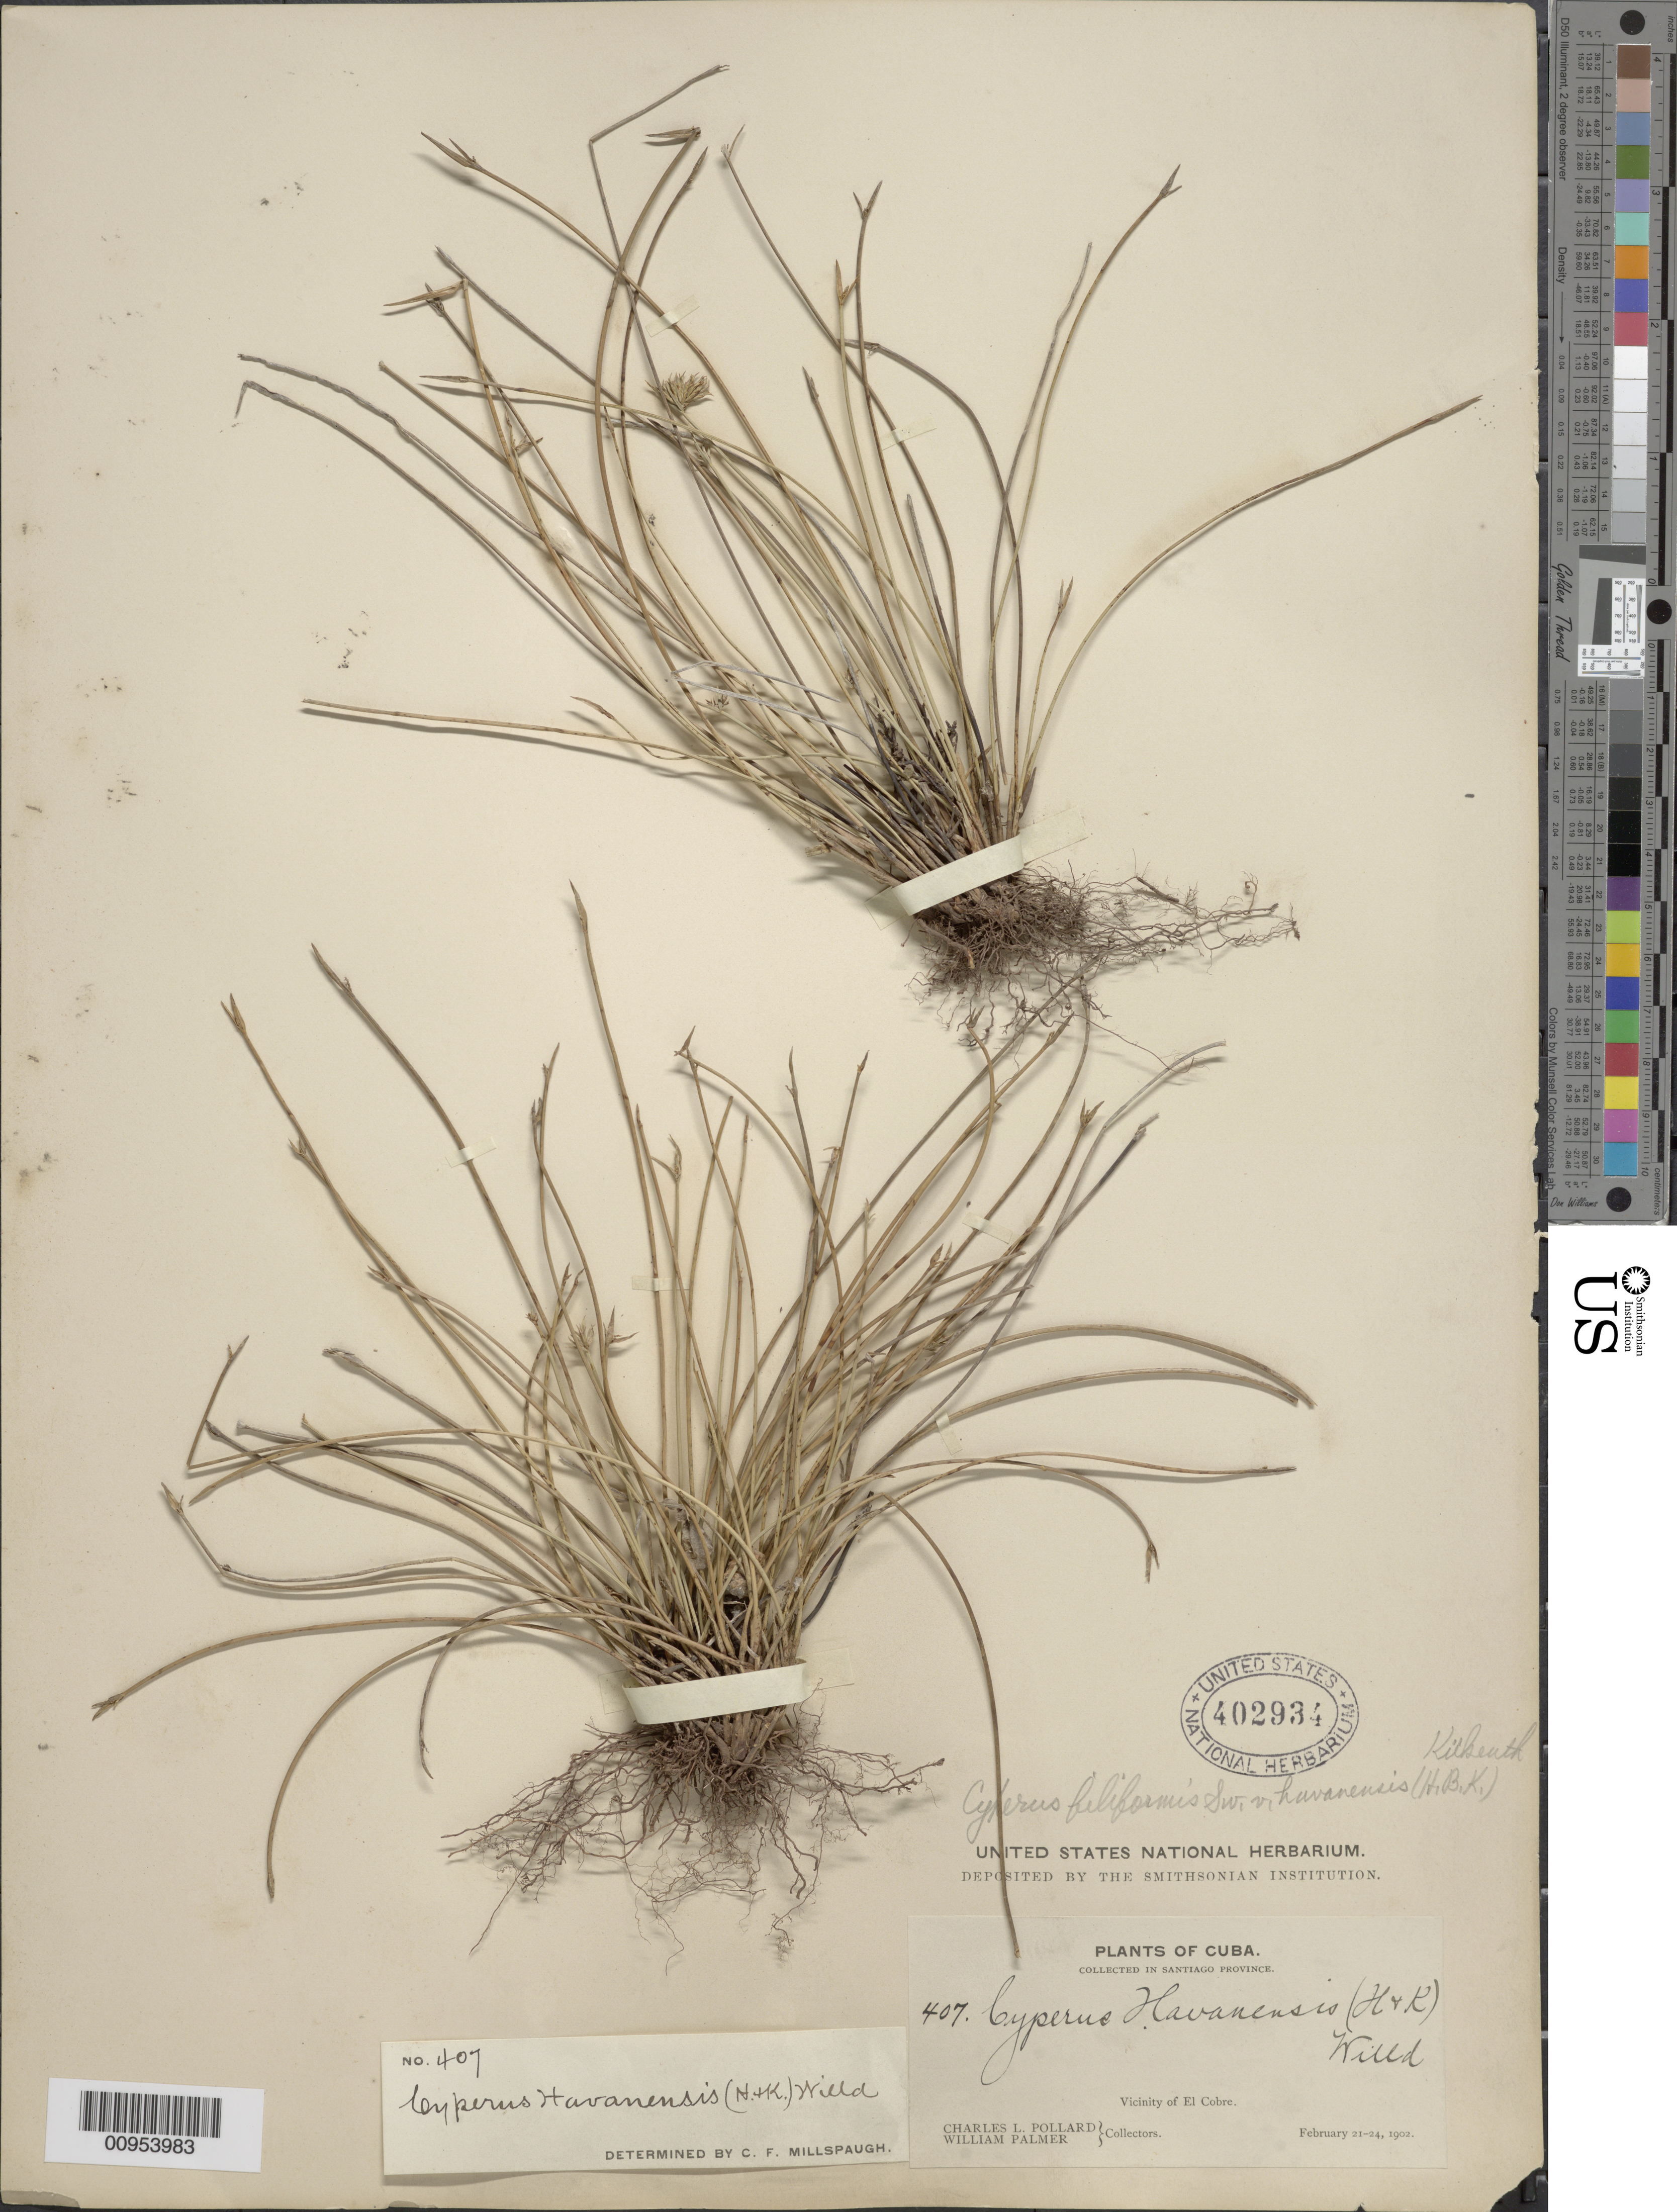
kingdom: Plantae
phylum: Tracheophyta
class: Liliopsida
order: Poales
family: Cyperaceae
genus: Cyperus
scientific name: Cyperus filiformis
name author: Sw.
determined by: Millspaugh, C. F.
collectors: C. L. Pollard & W. Palmer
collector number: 407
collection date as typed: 21 Feb 1902 to 24 Feb 1902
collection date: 1902-02-21/1902-02-24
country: Cuba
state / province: Santiago de Cuba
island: Cuba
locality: Vicinity of El Cobre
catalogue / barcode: US 402934